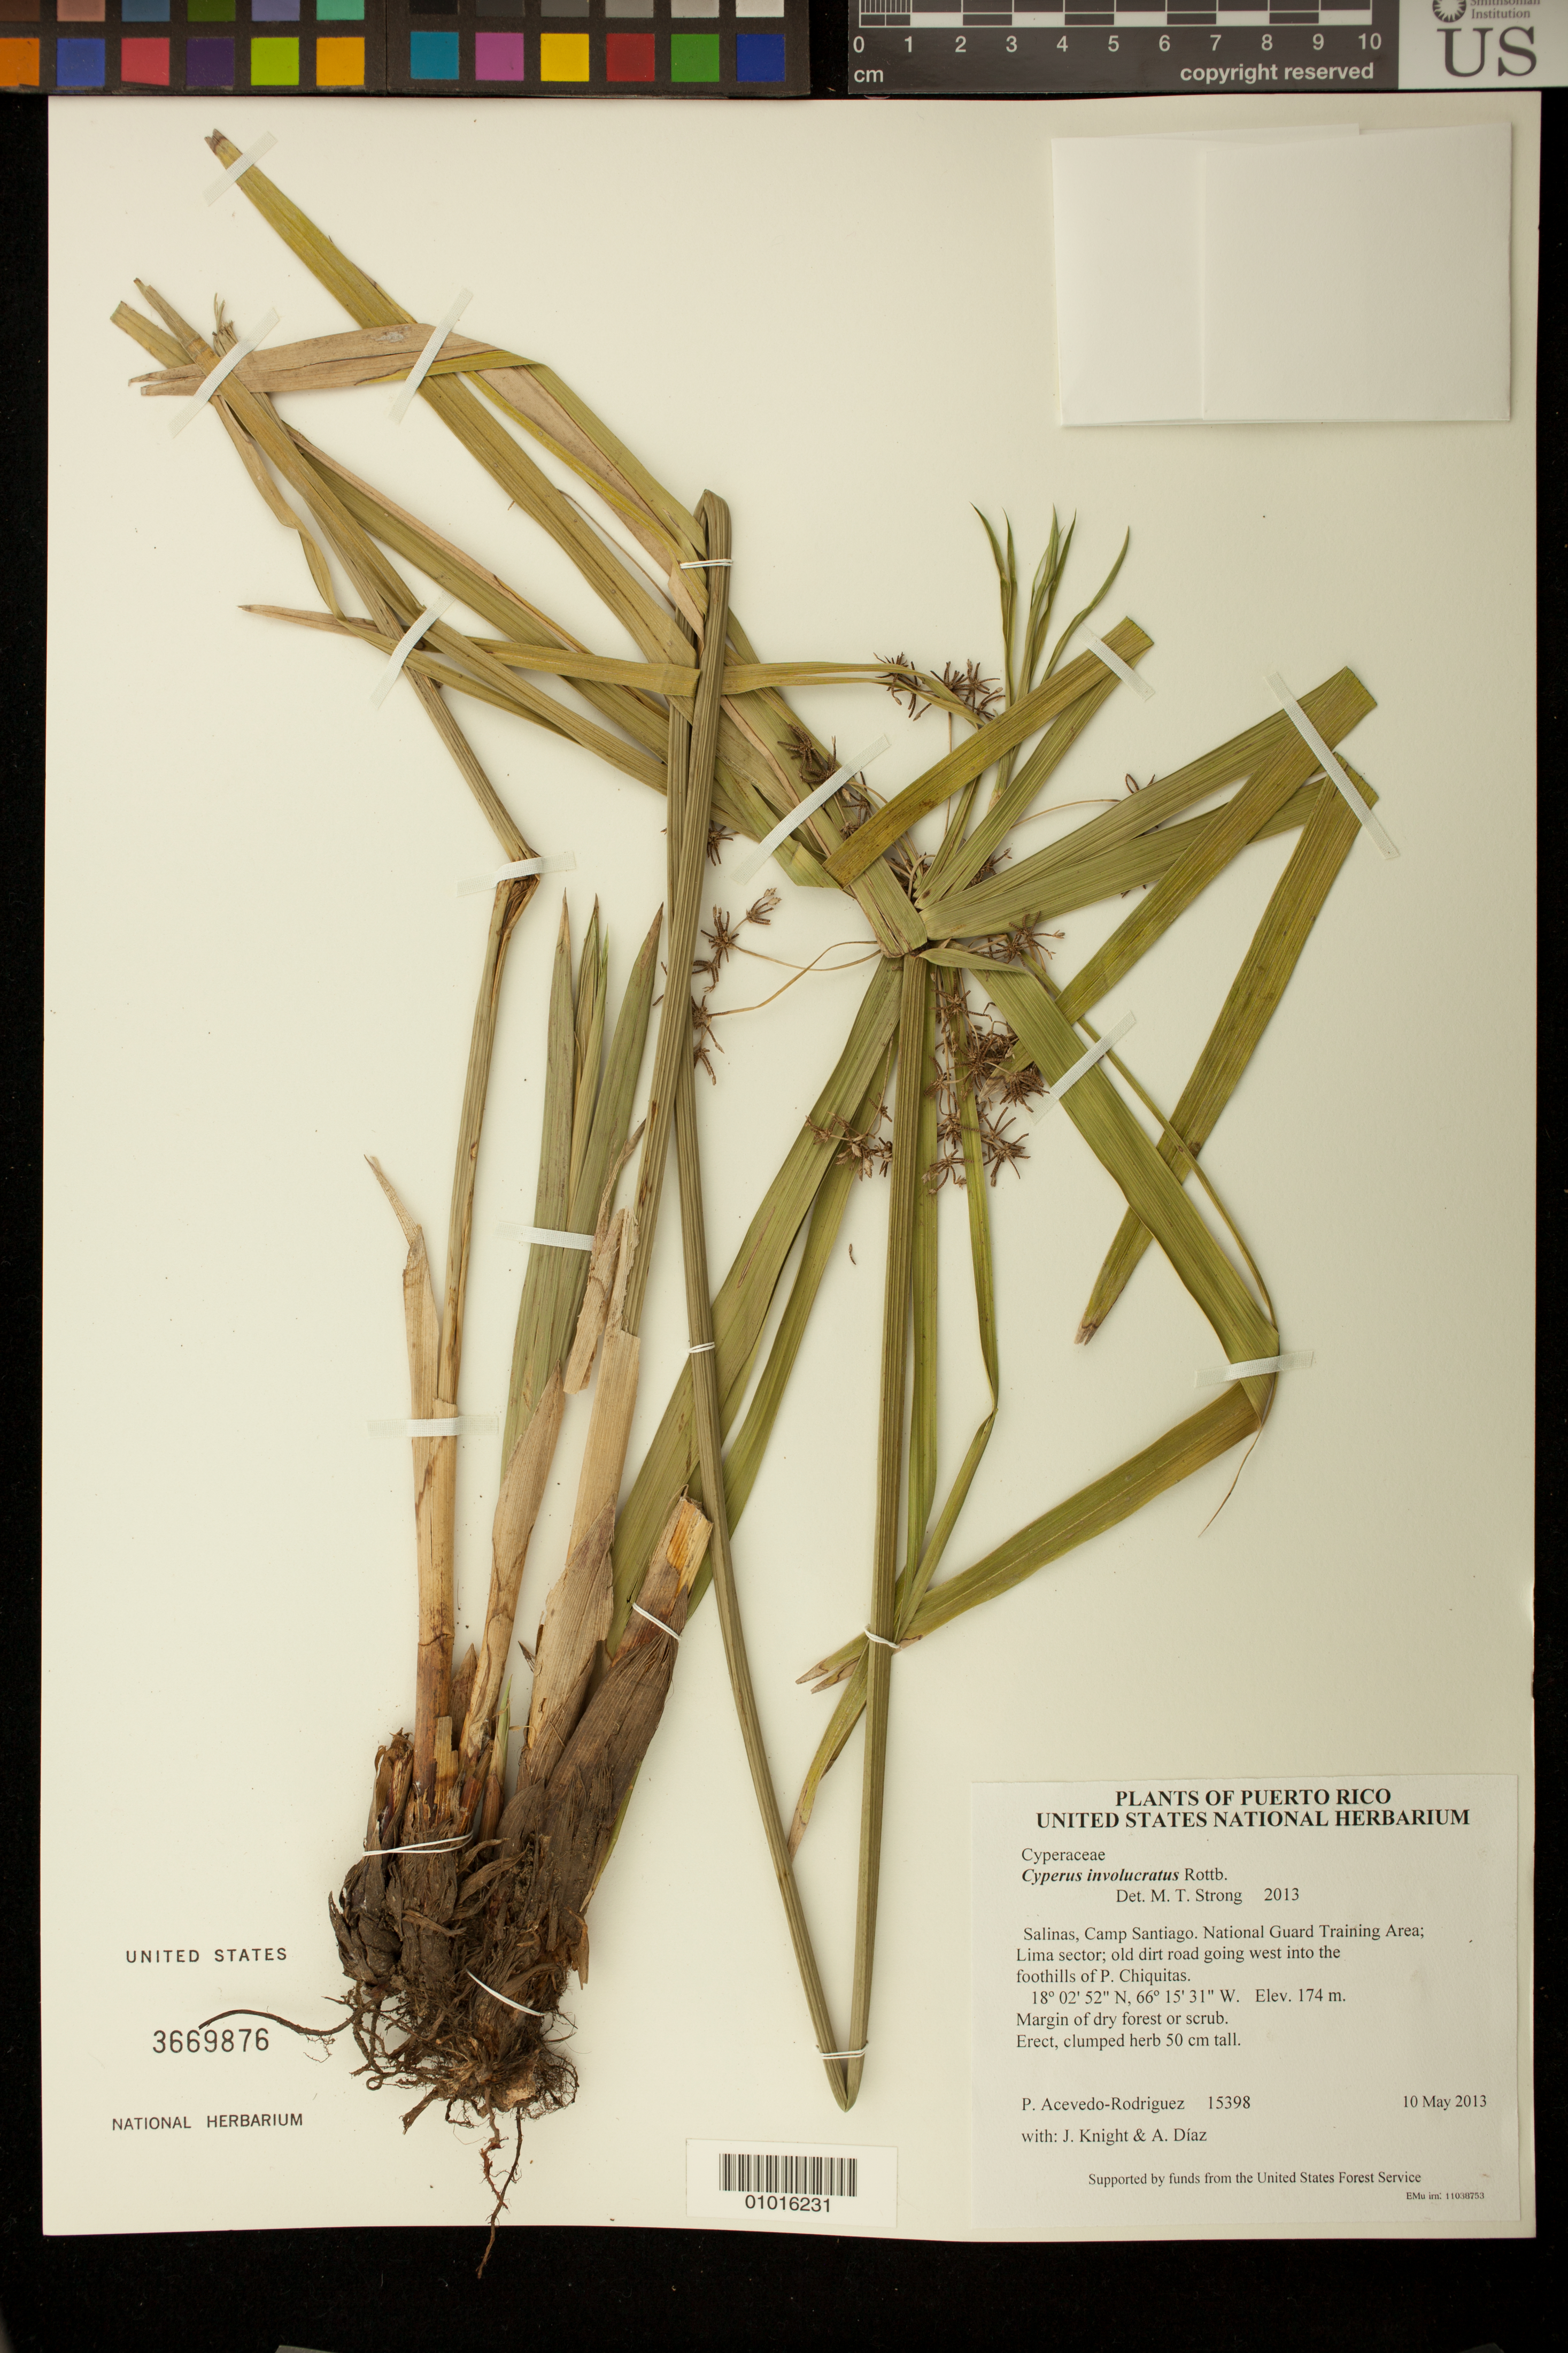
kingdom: Plantae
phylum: Tracheophyta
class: Liliopsida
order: Poales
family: Cyperaceae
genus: Cyperus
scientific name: Cyperus involucratus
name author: Rottb.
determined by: Strong, M. T., (US), Smithsonian Institution - National Museum of Natural History (UNITED STATES)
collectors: P. Acevedo-Rodr., J. Knight & A. Díaz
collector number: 15398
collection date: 2013-05-10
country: Puerto Rico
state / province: Salinas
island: Puerto Rico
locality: Camp Santiago. National Guard Training Area; Lima sector; old dirt road going west into the foothills of P. Chiquitas.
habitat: Margin of dry forest or scrub.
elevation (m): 174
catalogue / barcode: US 3669876